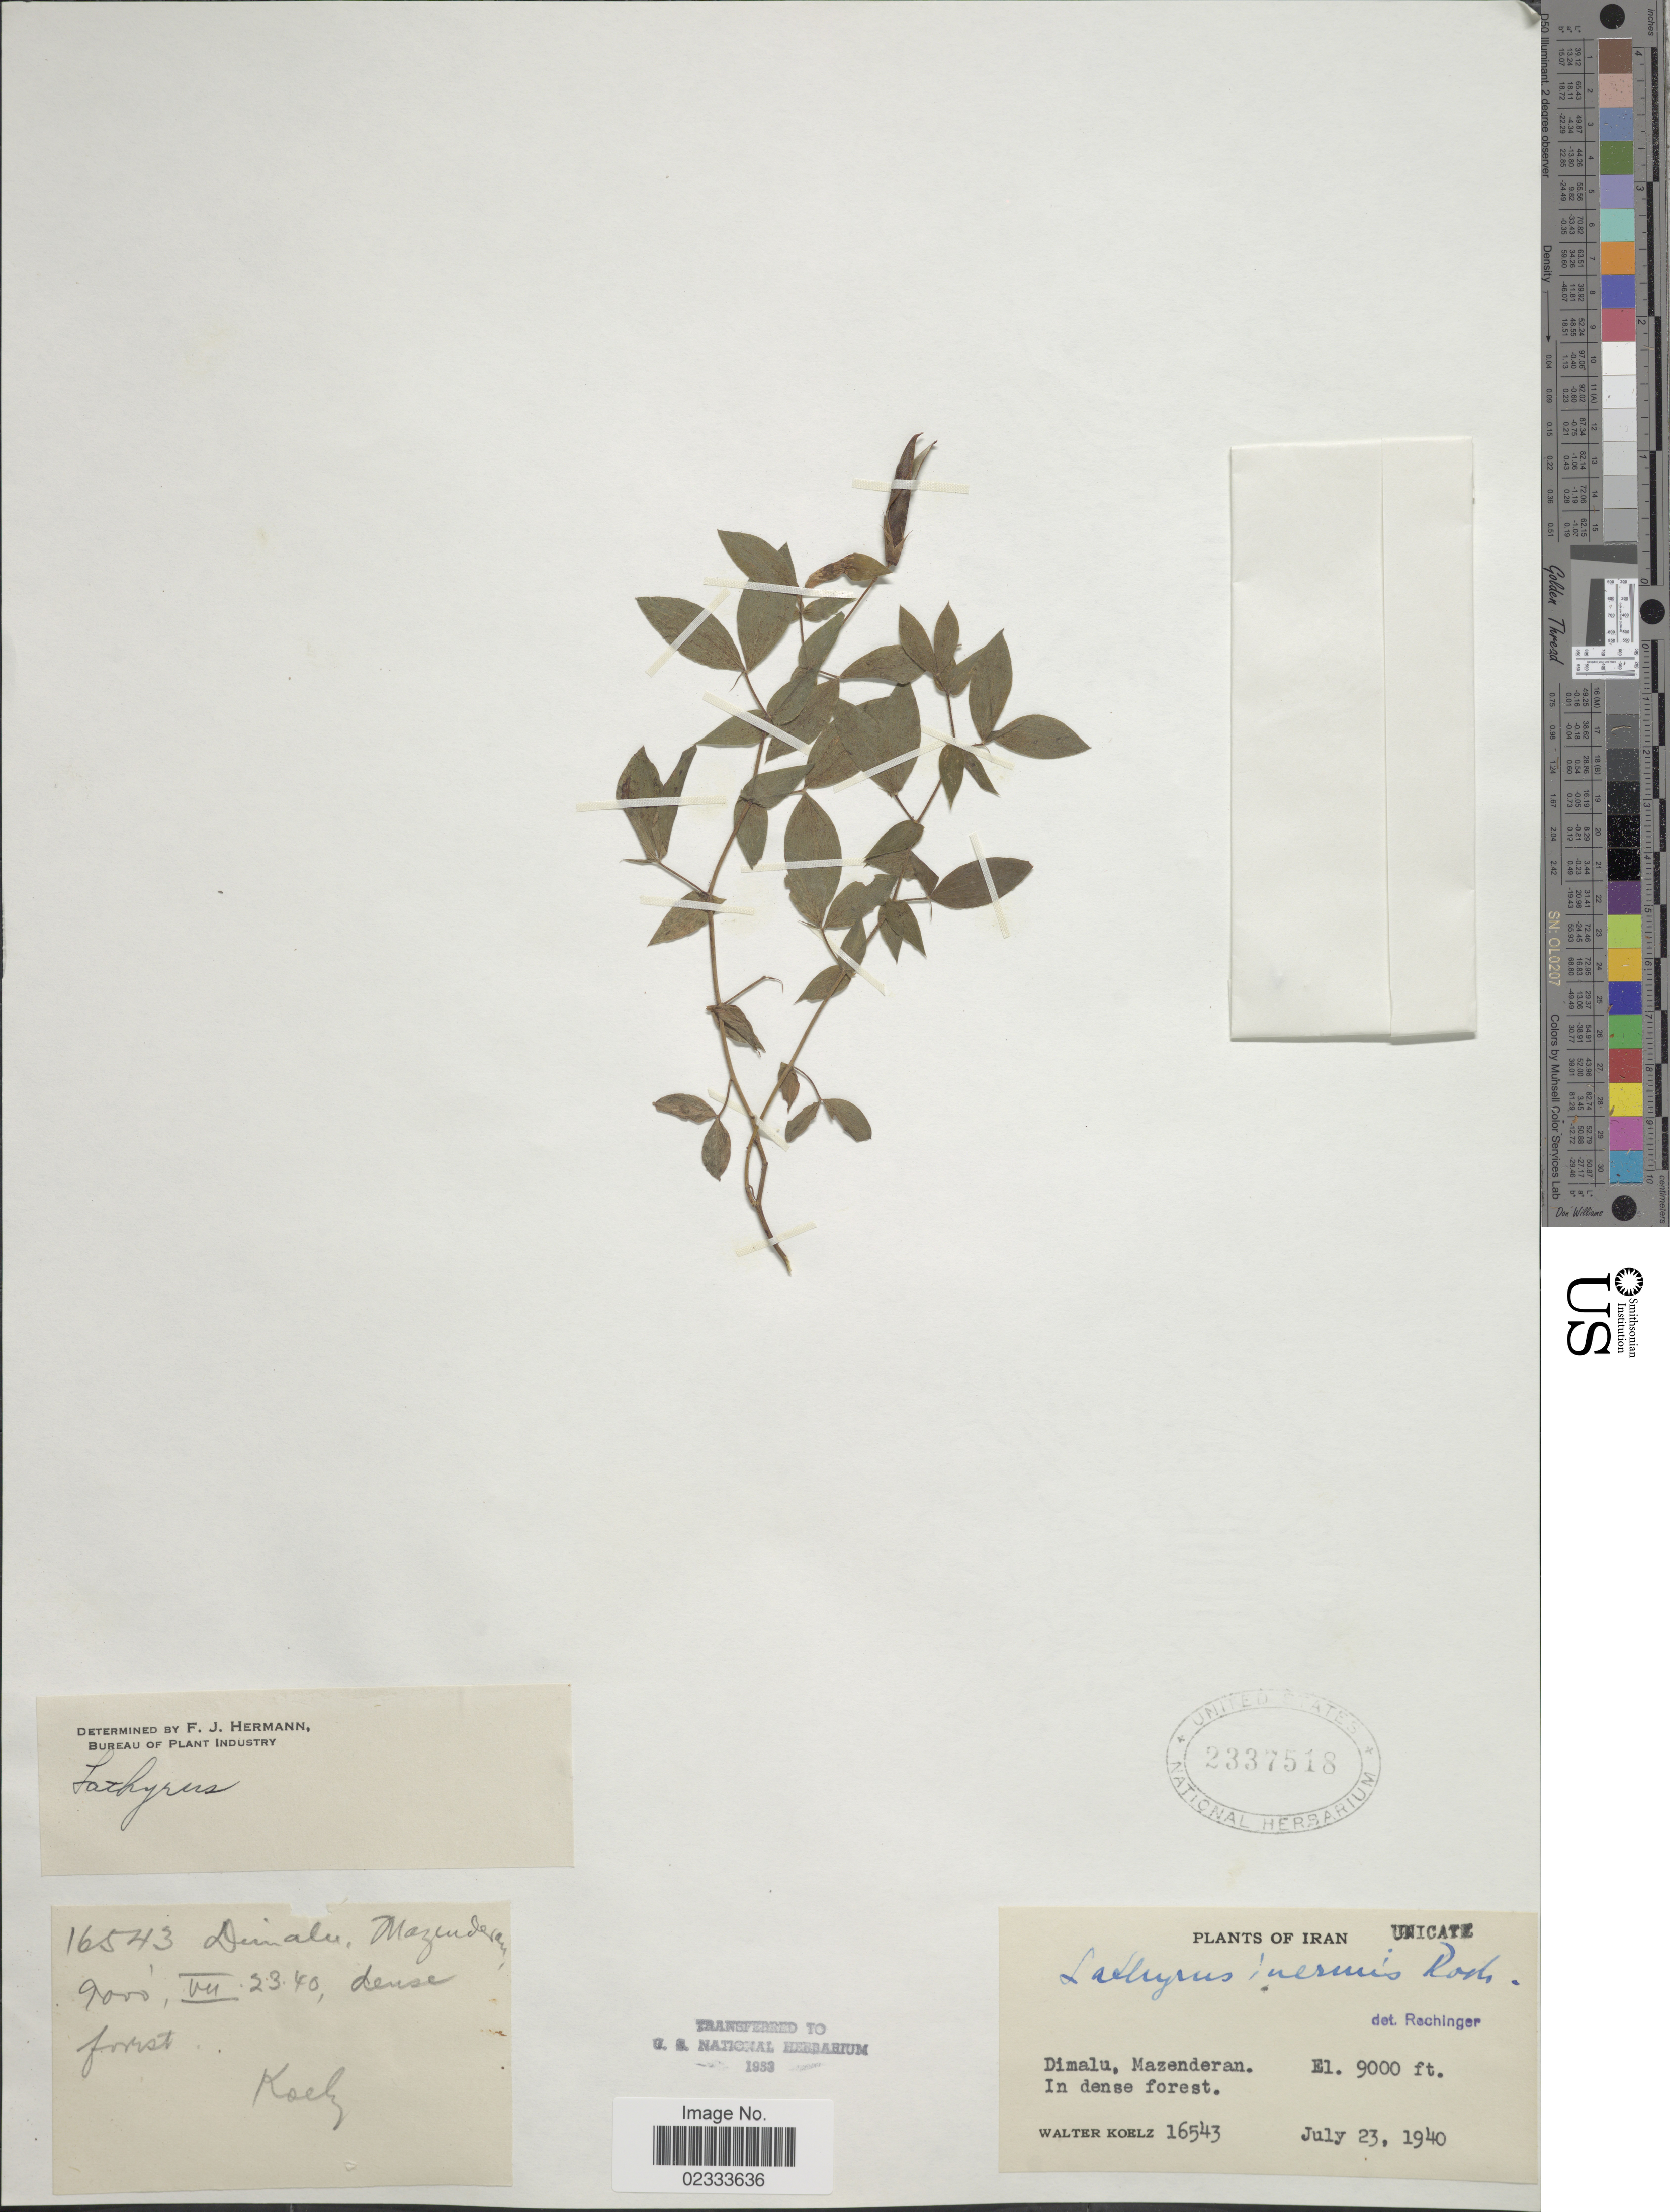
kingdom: Plantae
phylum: Tracheophyta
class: Magnoliopsida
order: Fabales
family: Fabaceae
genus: Lathyrus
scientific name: Lathyrus inermis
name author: Friv.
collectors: W. N. Koelz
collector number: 16543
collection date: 1940-07-23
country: Iran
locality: Dimalu, Mazenderan, in dense forest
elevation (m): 2743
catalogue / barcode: US 2337518